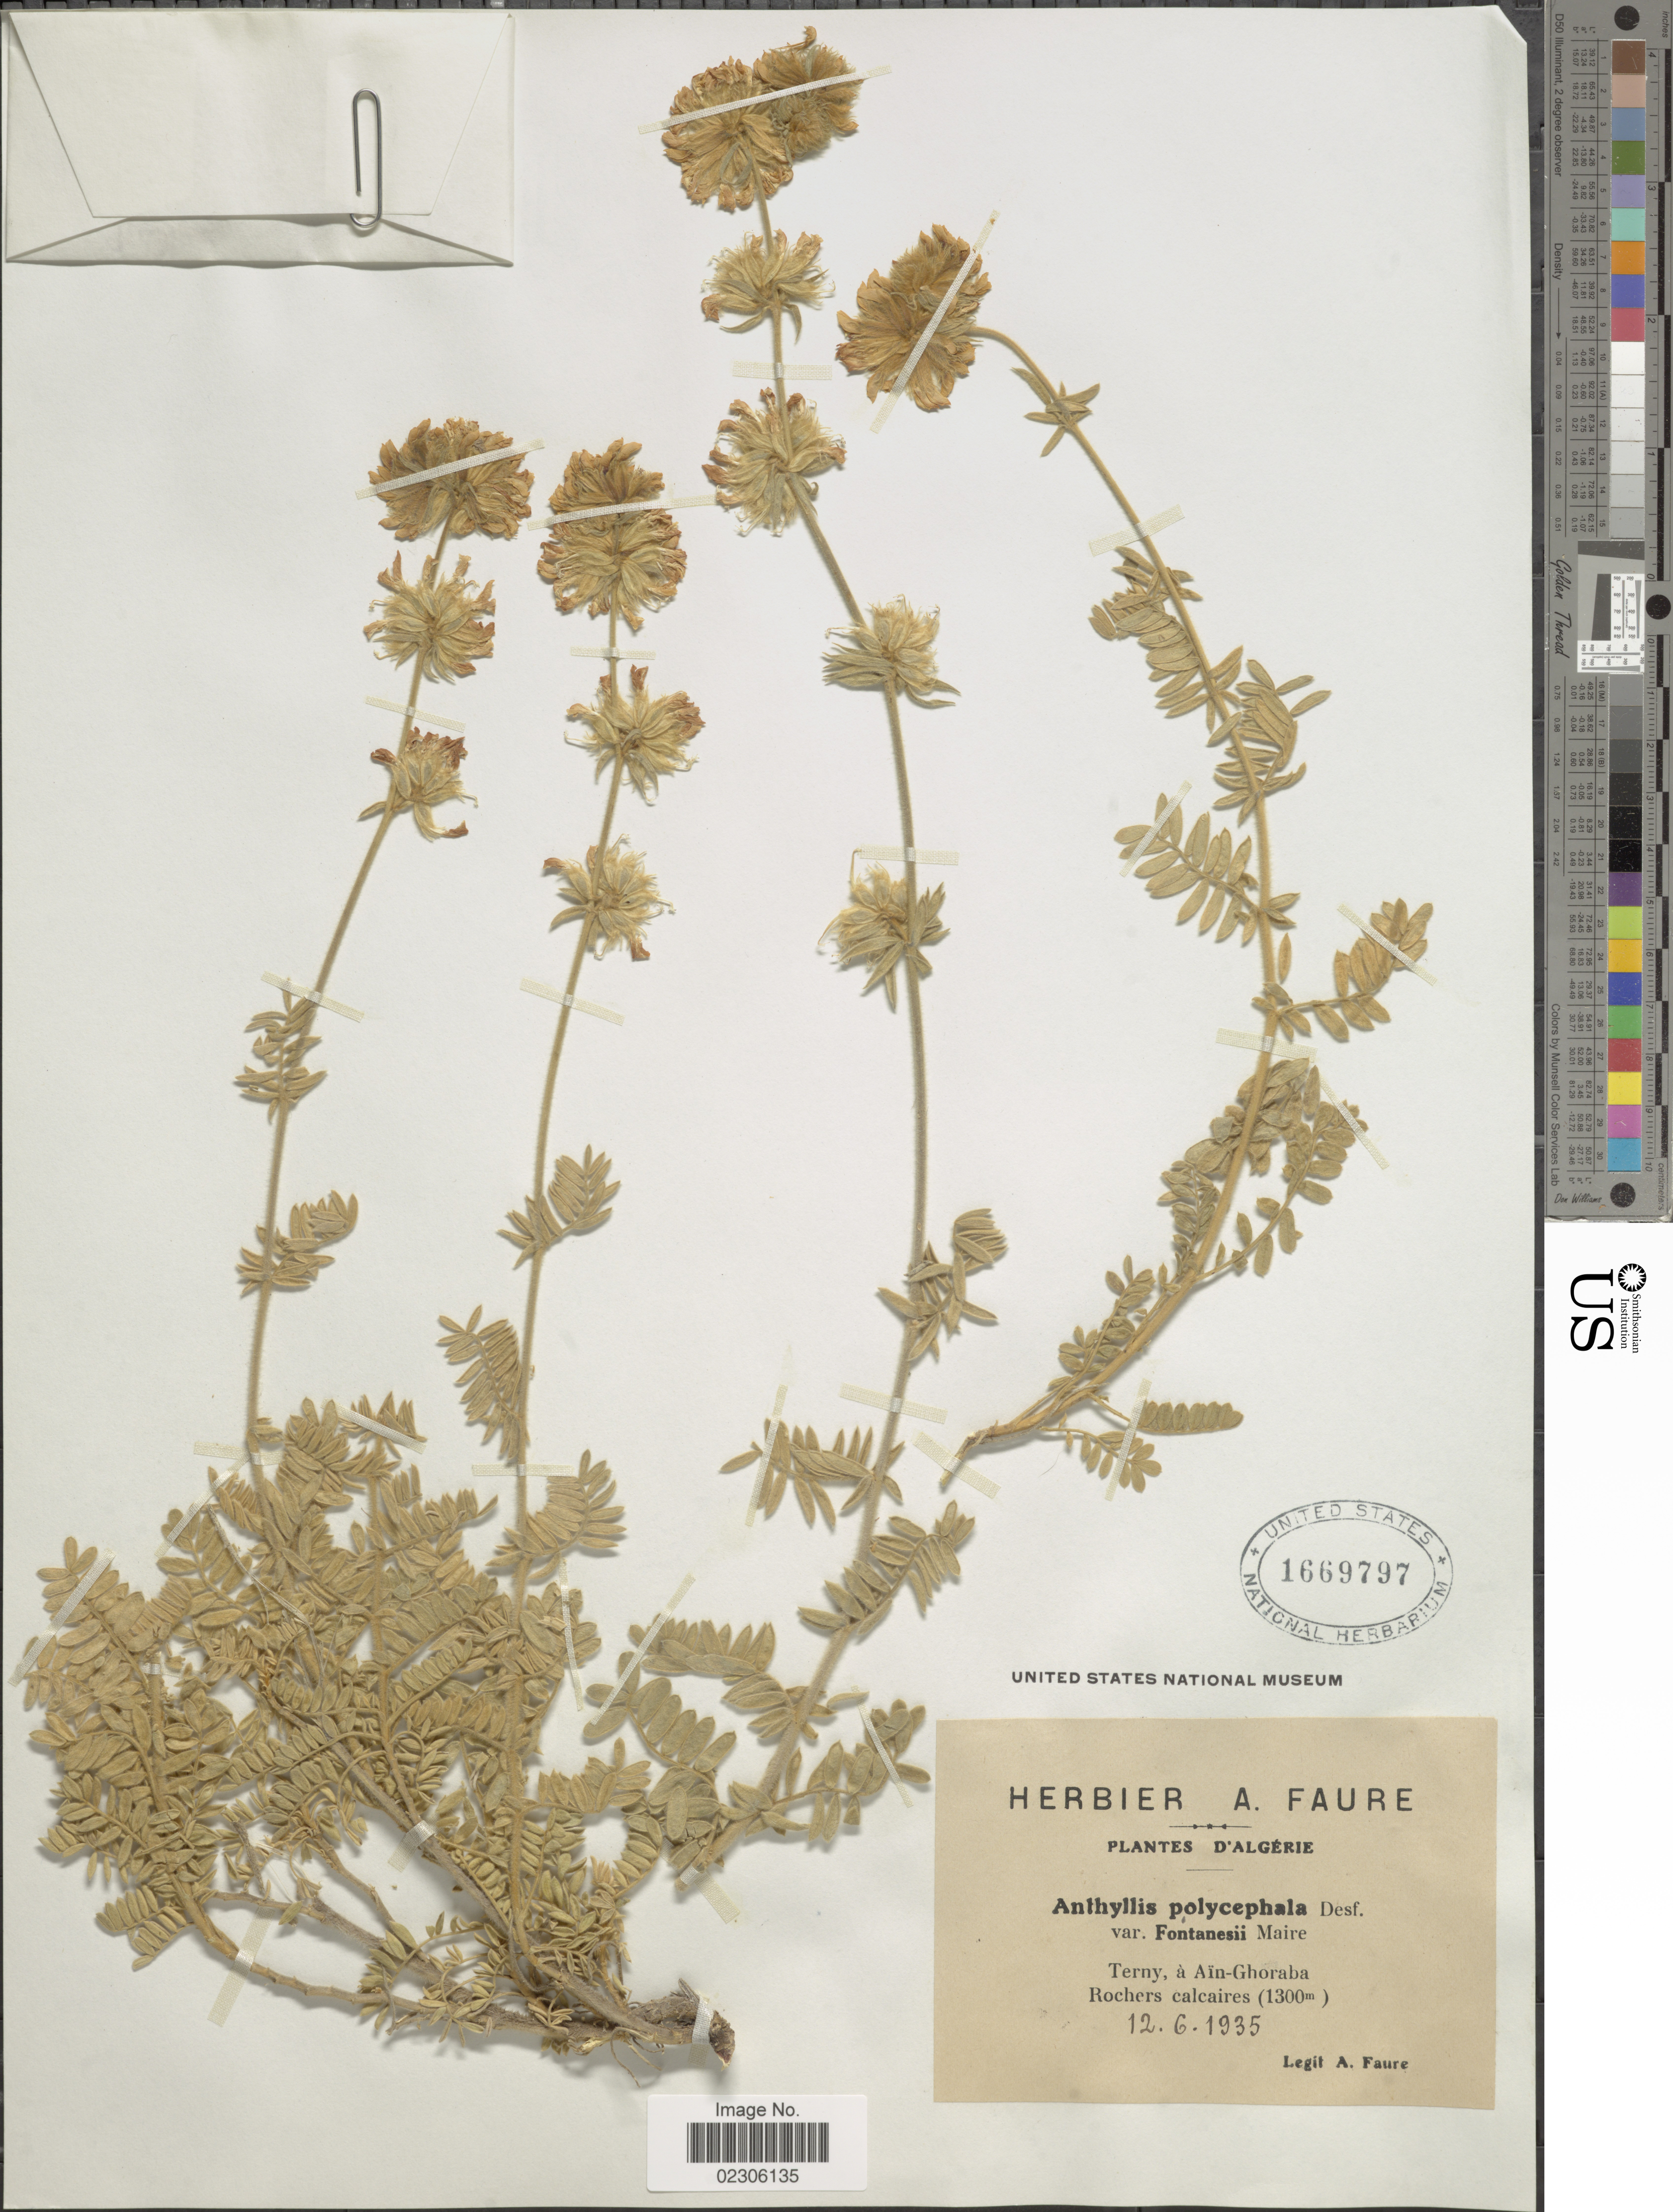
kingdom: Plantae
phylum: Tracheophyta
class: Magnoliopsida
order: Fabales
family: Fabaceae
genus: Anthyllis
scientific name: Anthyllis polycephala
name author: Desf.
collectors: A. Faure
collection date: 1935-06-12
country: Algeria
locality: D'Algerie, Terny, a Ain-Ghoraba, Rochers calcaires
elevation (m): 1300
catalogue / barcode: US 1669797